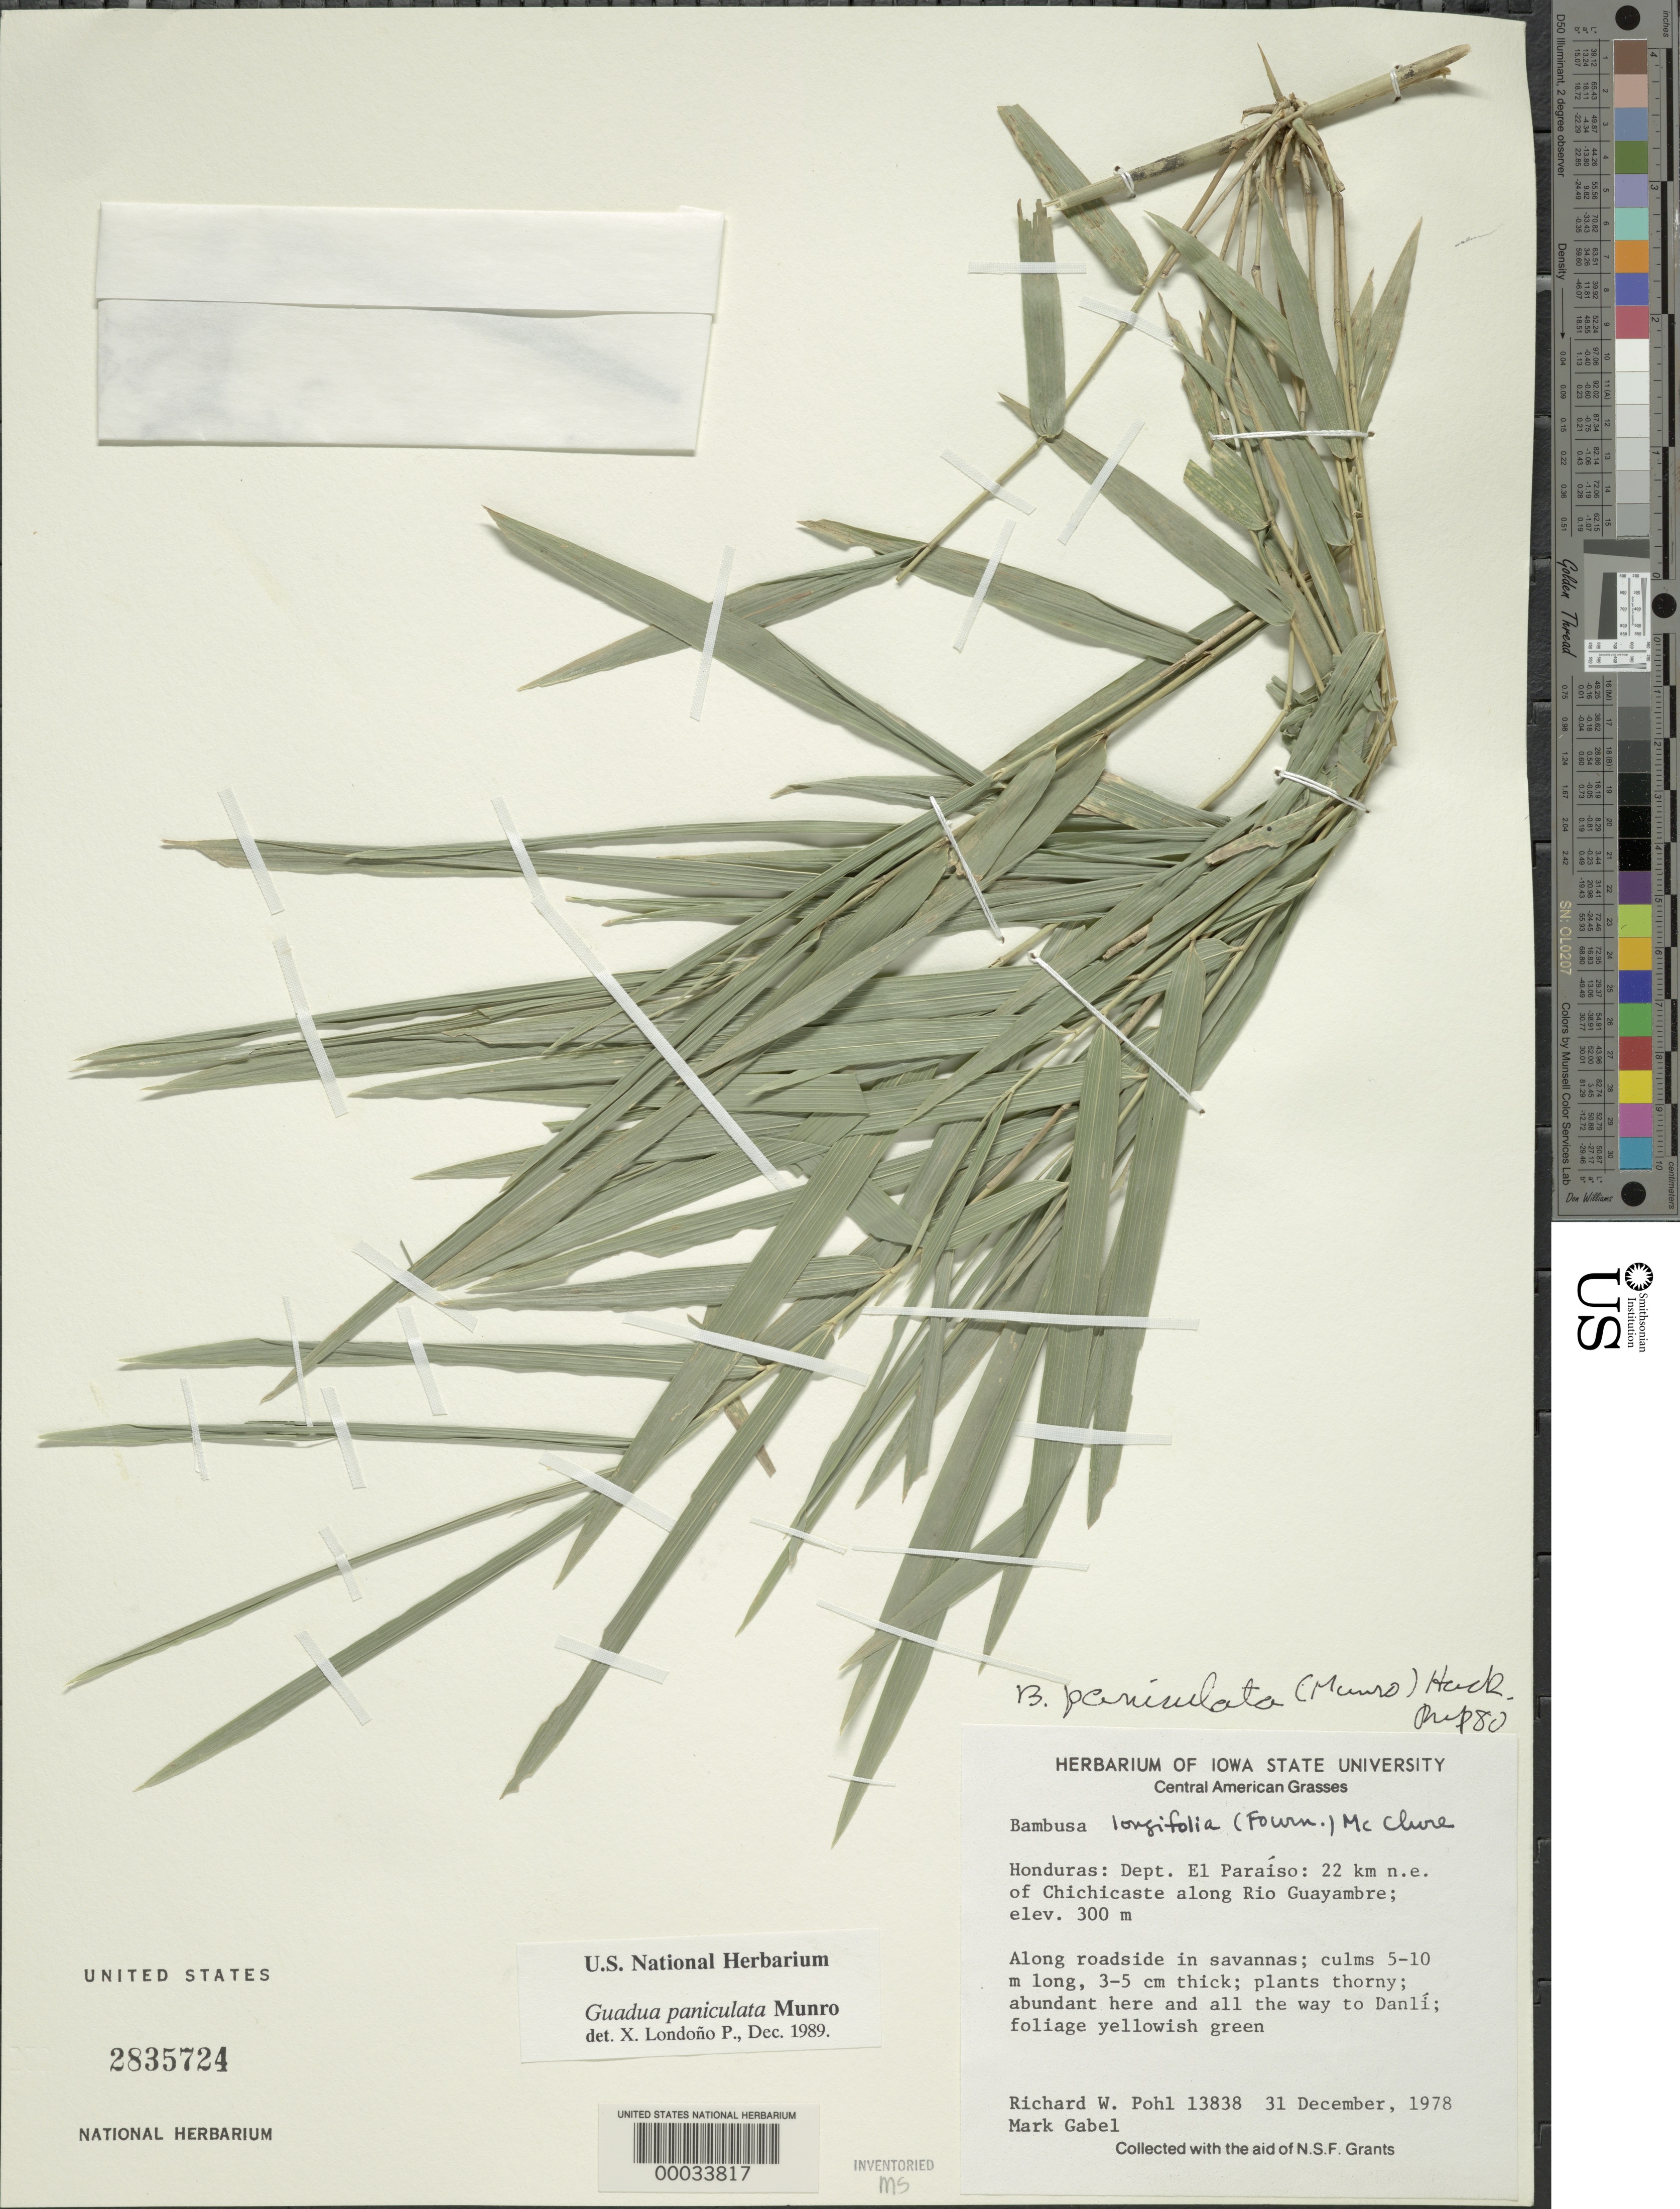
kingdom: Plantae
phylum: Tracheophyta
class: Liliopsida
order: Poales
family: Poaceae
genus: Guadua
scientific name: Guadua refracta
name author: Munro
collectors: R. W. Pohl & M. Gabel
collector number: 13838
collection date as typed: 31 Dec 1978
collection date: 1978-12-31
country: Honduras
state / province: El Paraíso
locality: Chichicaste, río Guayambre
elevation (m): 300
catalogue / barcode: US 2835724